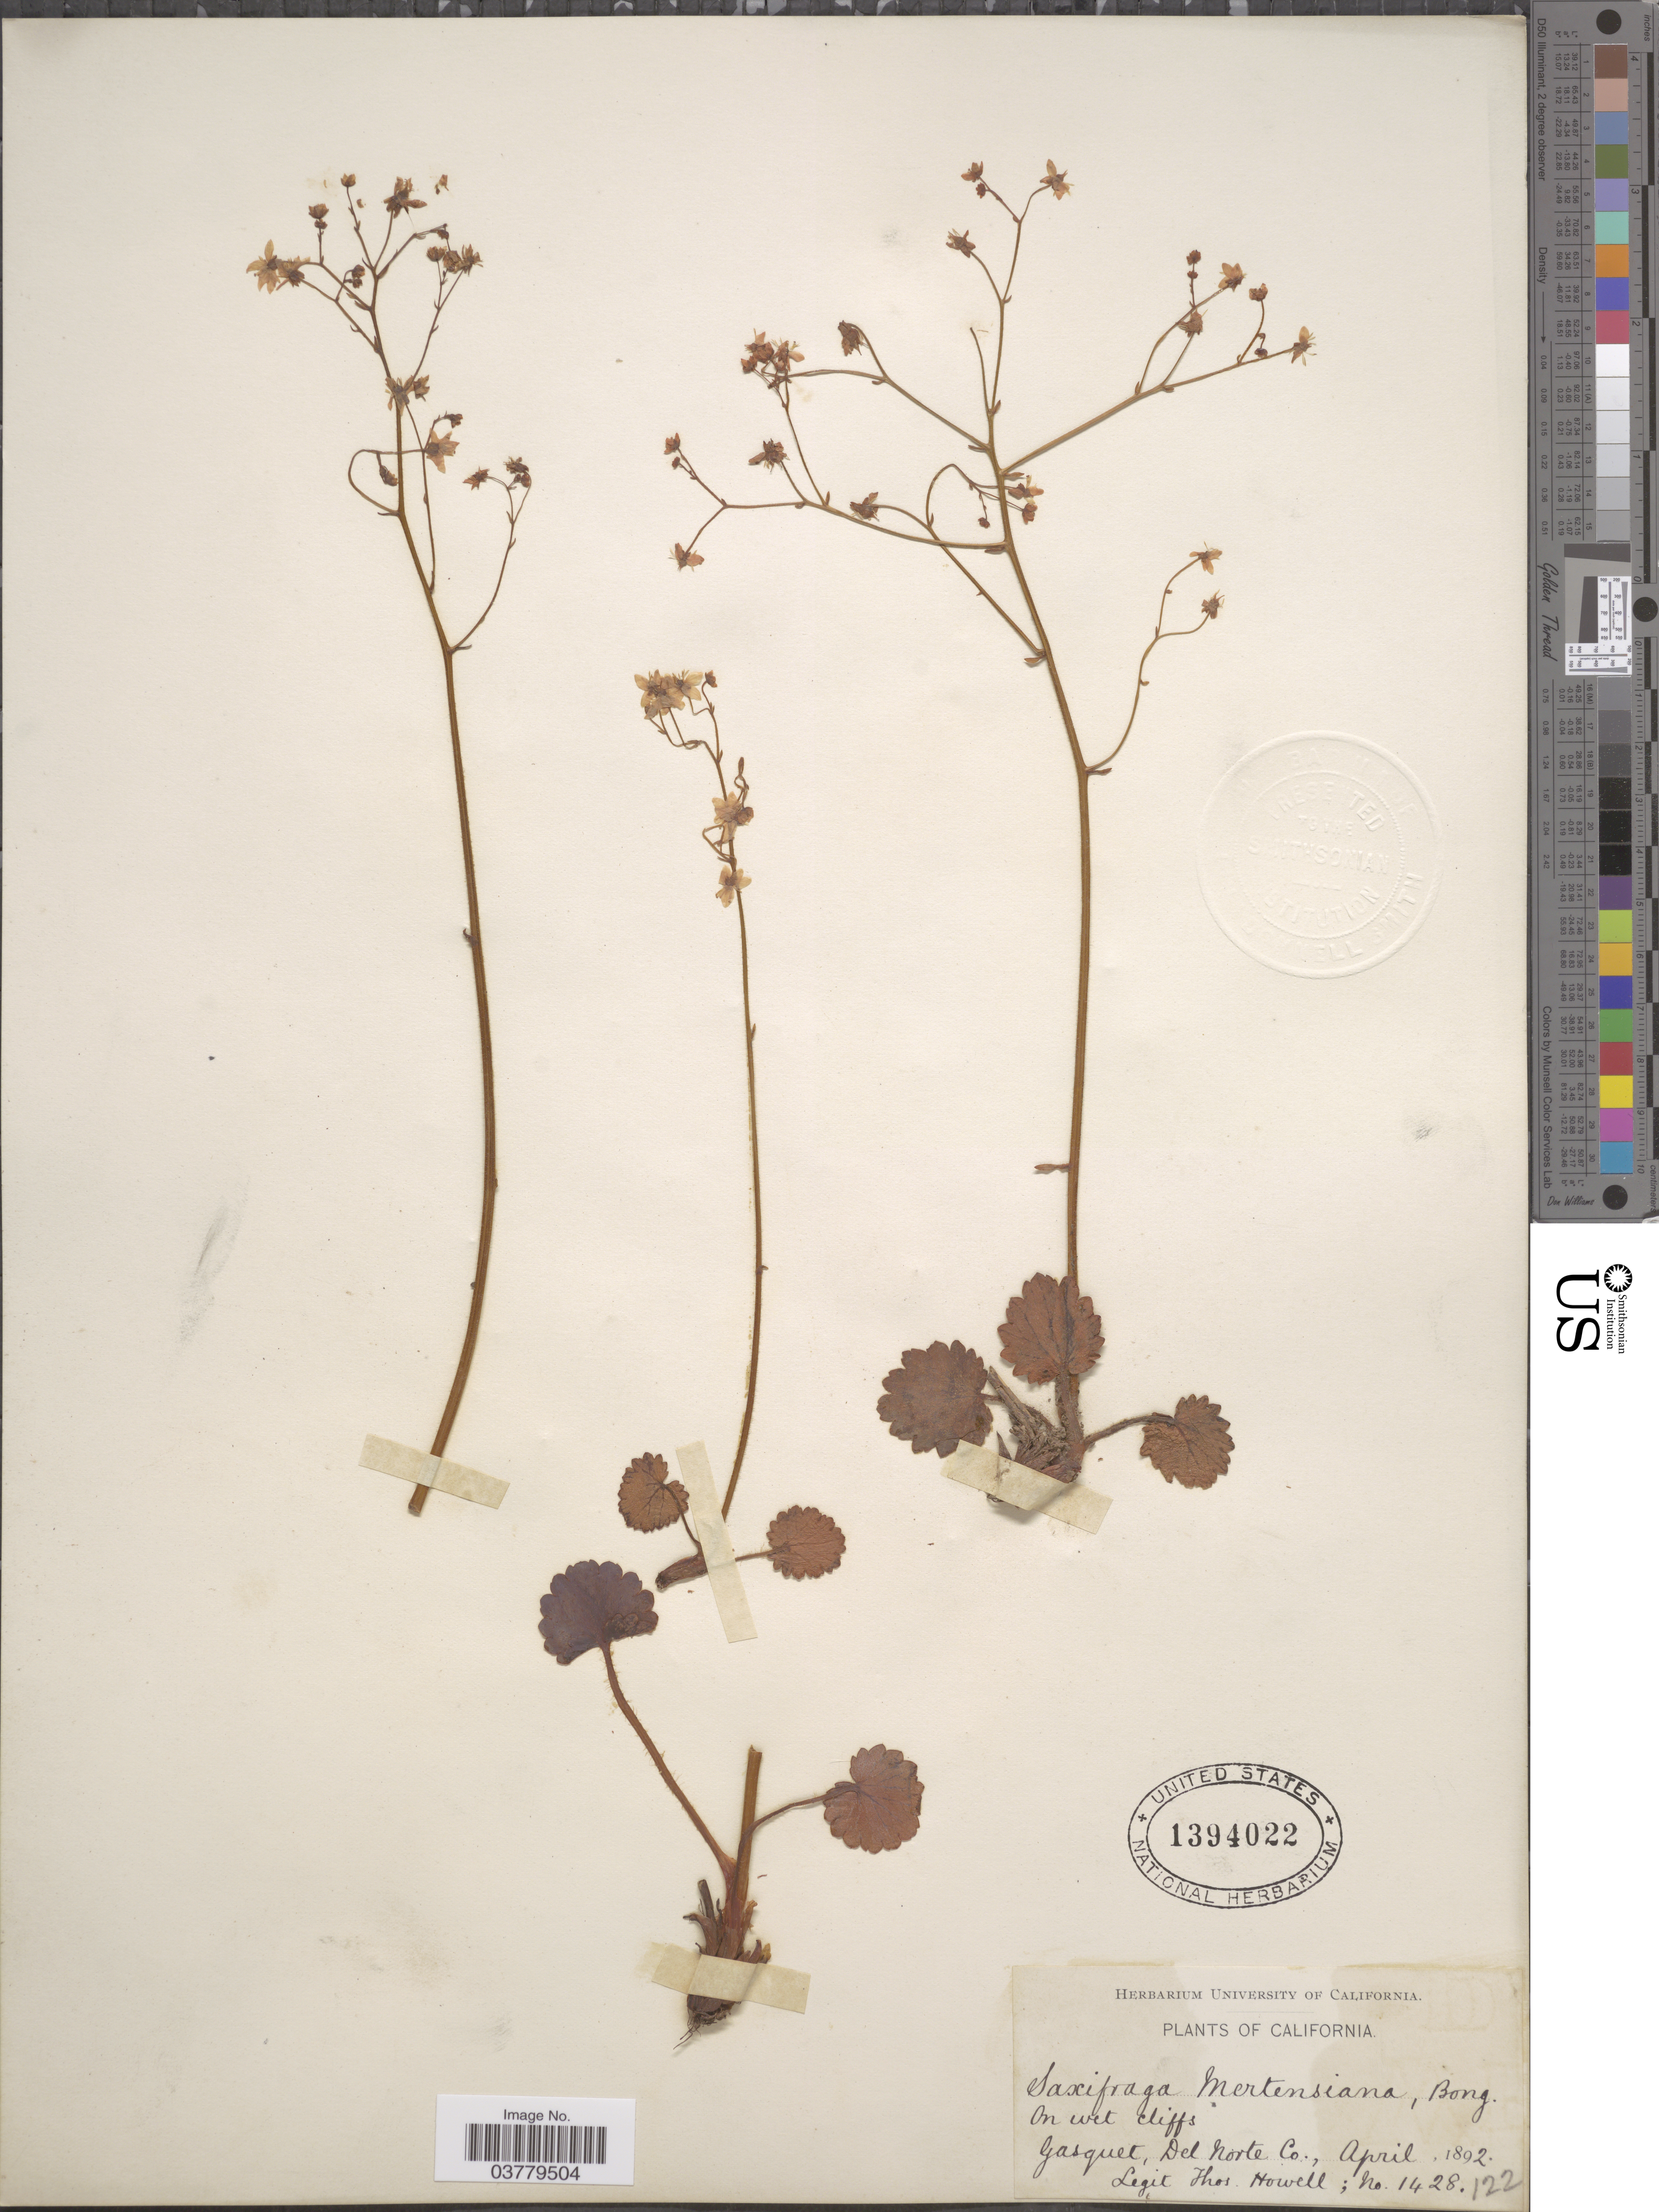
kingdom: Plantae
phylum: Tracheophyta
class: Magnoliopsida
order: Saxifragales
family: Saxifragaceae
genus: Saxifraga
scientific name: Saxifraga mertensiana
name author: Bong.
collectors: T. Howell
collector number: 1428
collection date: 1892-04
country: United States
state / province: California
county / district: Del Norte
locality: Gasquet, Del Norte Co.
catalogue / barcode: US 1394022